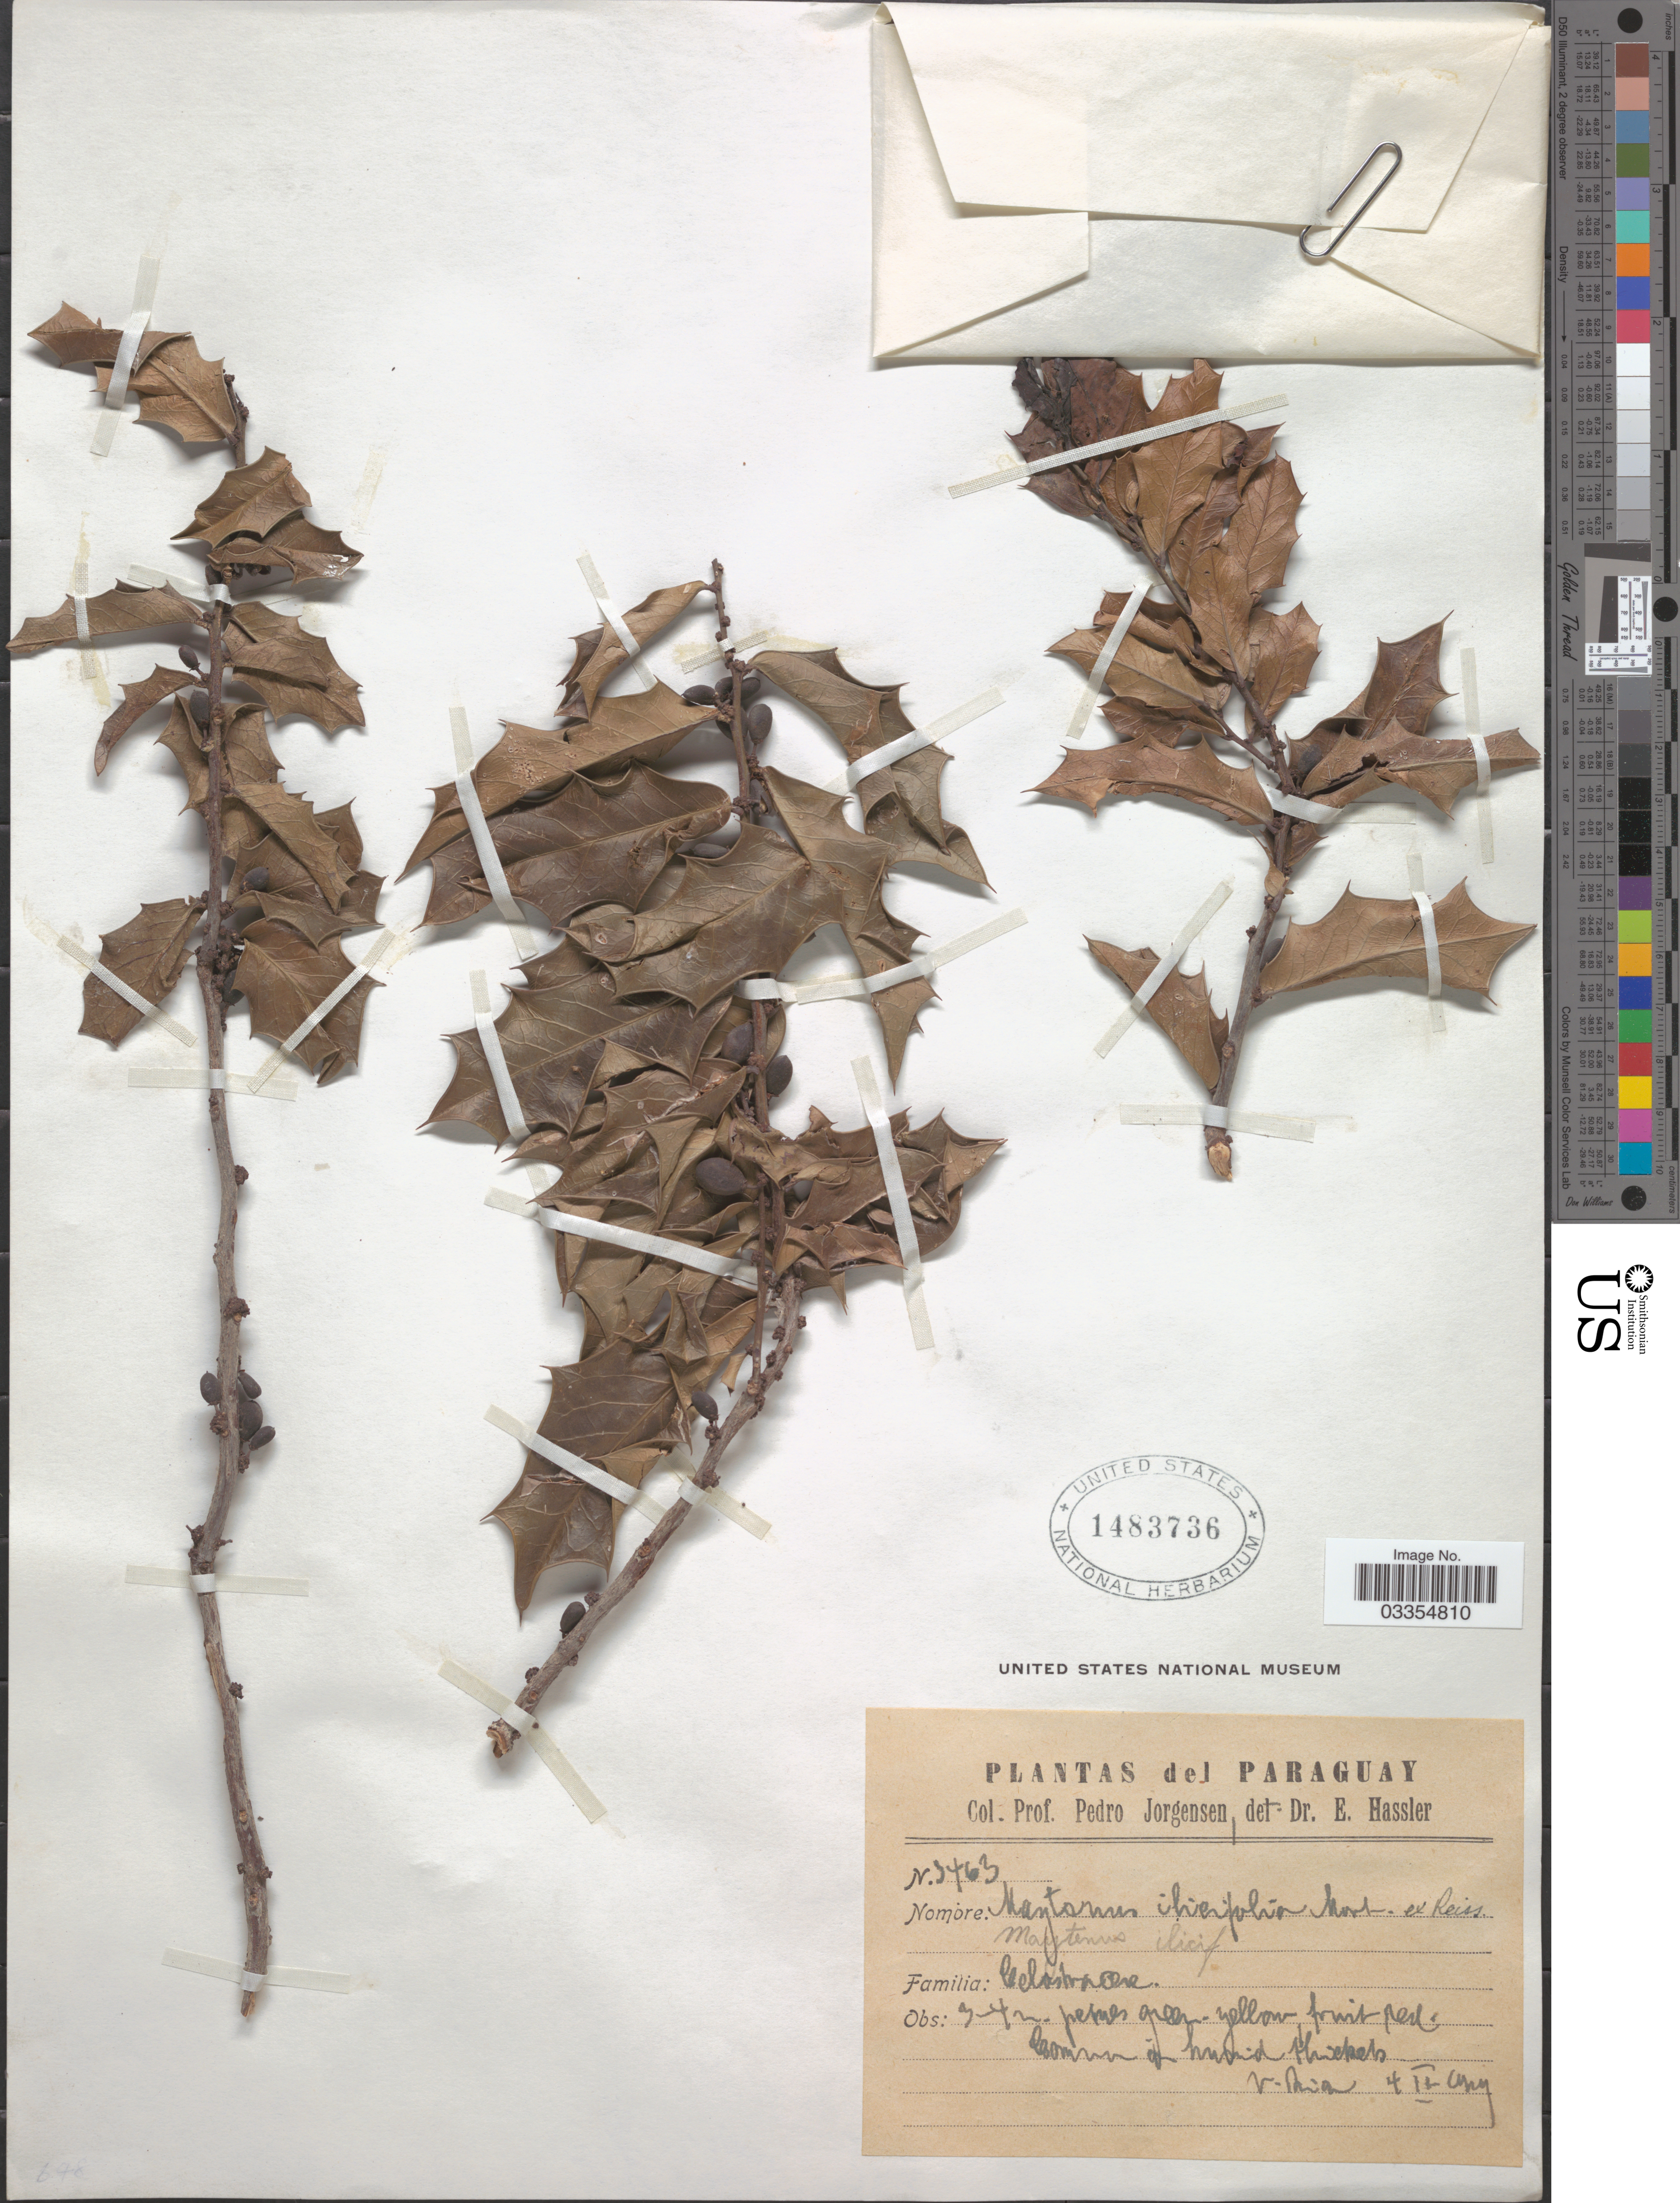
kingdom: Plantae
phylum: Tracheophyta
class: Magnoliopsida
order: Celastrales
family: Celastraceae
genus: Maytenus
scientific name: Maytenus ilicifolia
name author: (Schrad.) Planch.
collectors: P. Jörgensen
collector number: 3463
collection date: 1959-02-04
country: Paraguay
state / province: Guaira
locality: V. Rica. [Villarrica]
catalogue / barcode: US 1483736